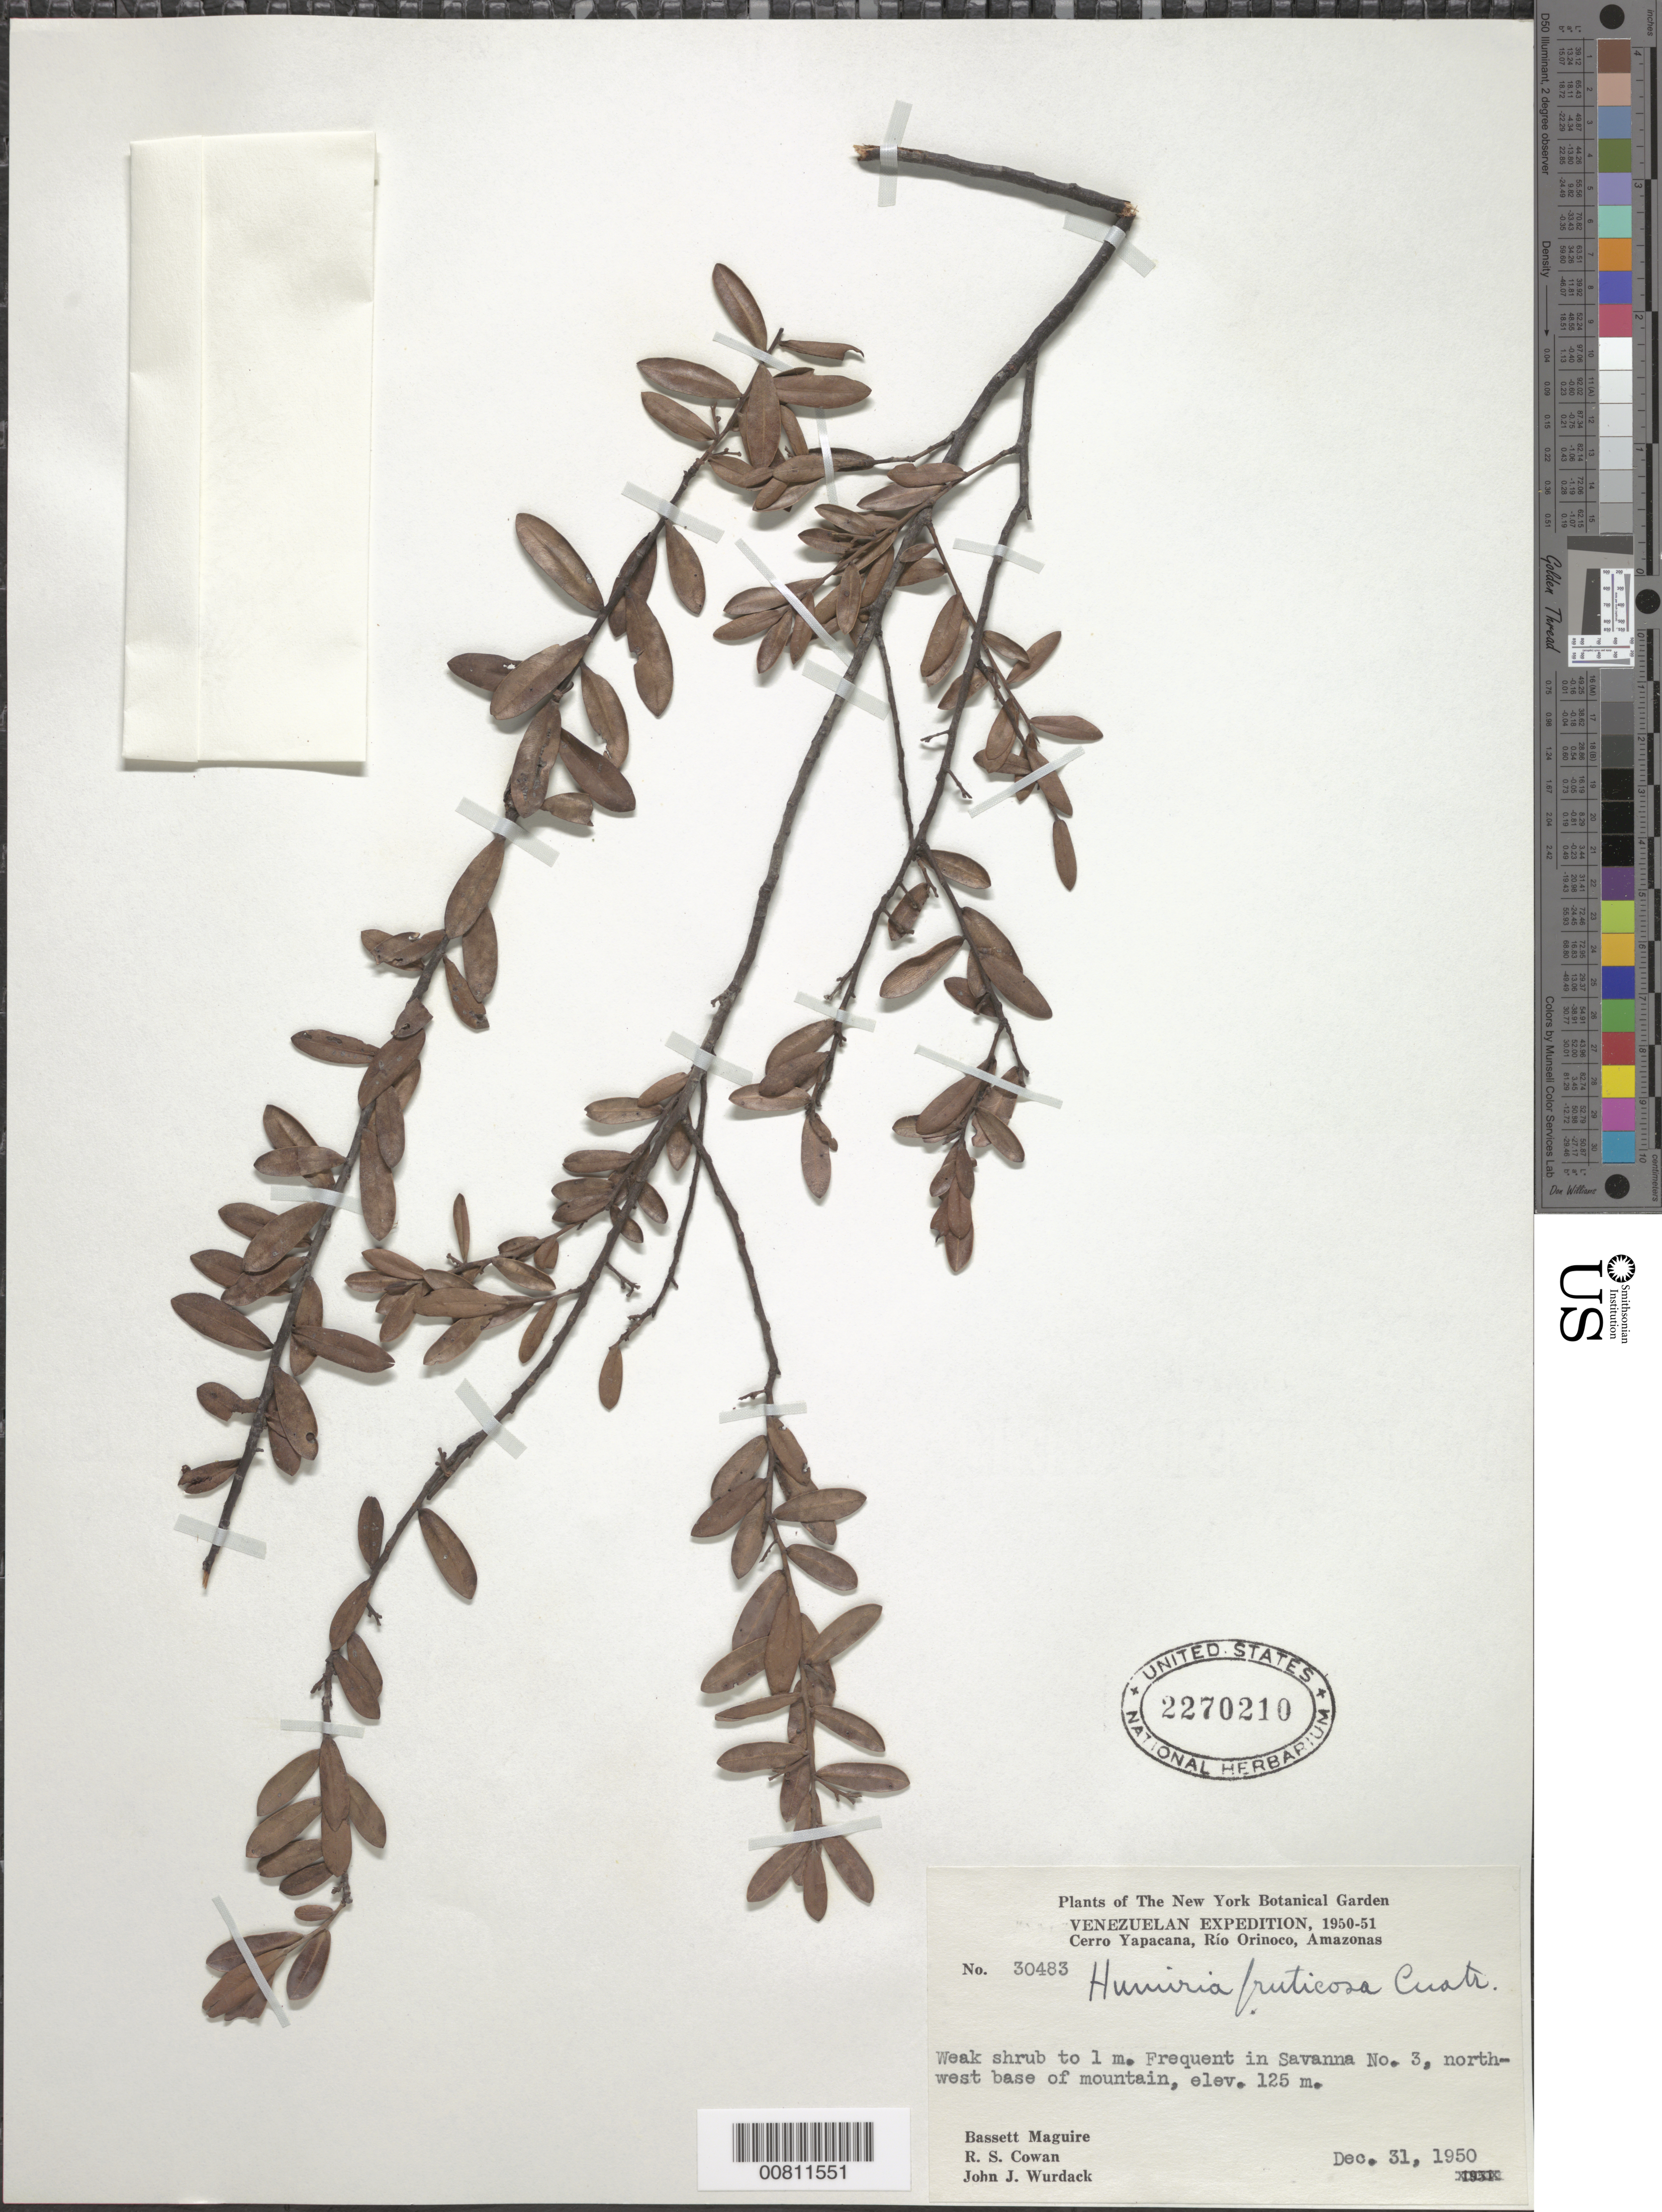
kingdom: Plantae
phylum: Tracheophyta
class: Magnoliopsida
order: Malpighiales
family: Humiriaceae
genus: Humiria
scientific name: Humiria fruticosa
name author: Cuatrec.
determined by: Cuatrecasas, J.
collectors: B. Maguire, R. S. Cowan & J. J. Wurdack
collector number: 30483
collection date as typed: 31-Dec-50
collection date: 1950-12-31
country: Venezuela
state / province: Amazonas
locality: Cerro Yapacána, Río Orinoco; savanna No. 3, NW base of mountain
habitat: Savanna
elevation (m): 125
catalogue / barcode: US 2270210